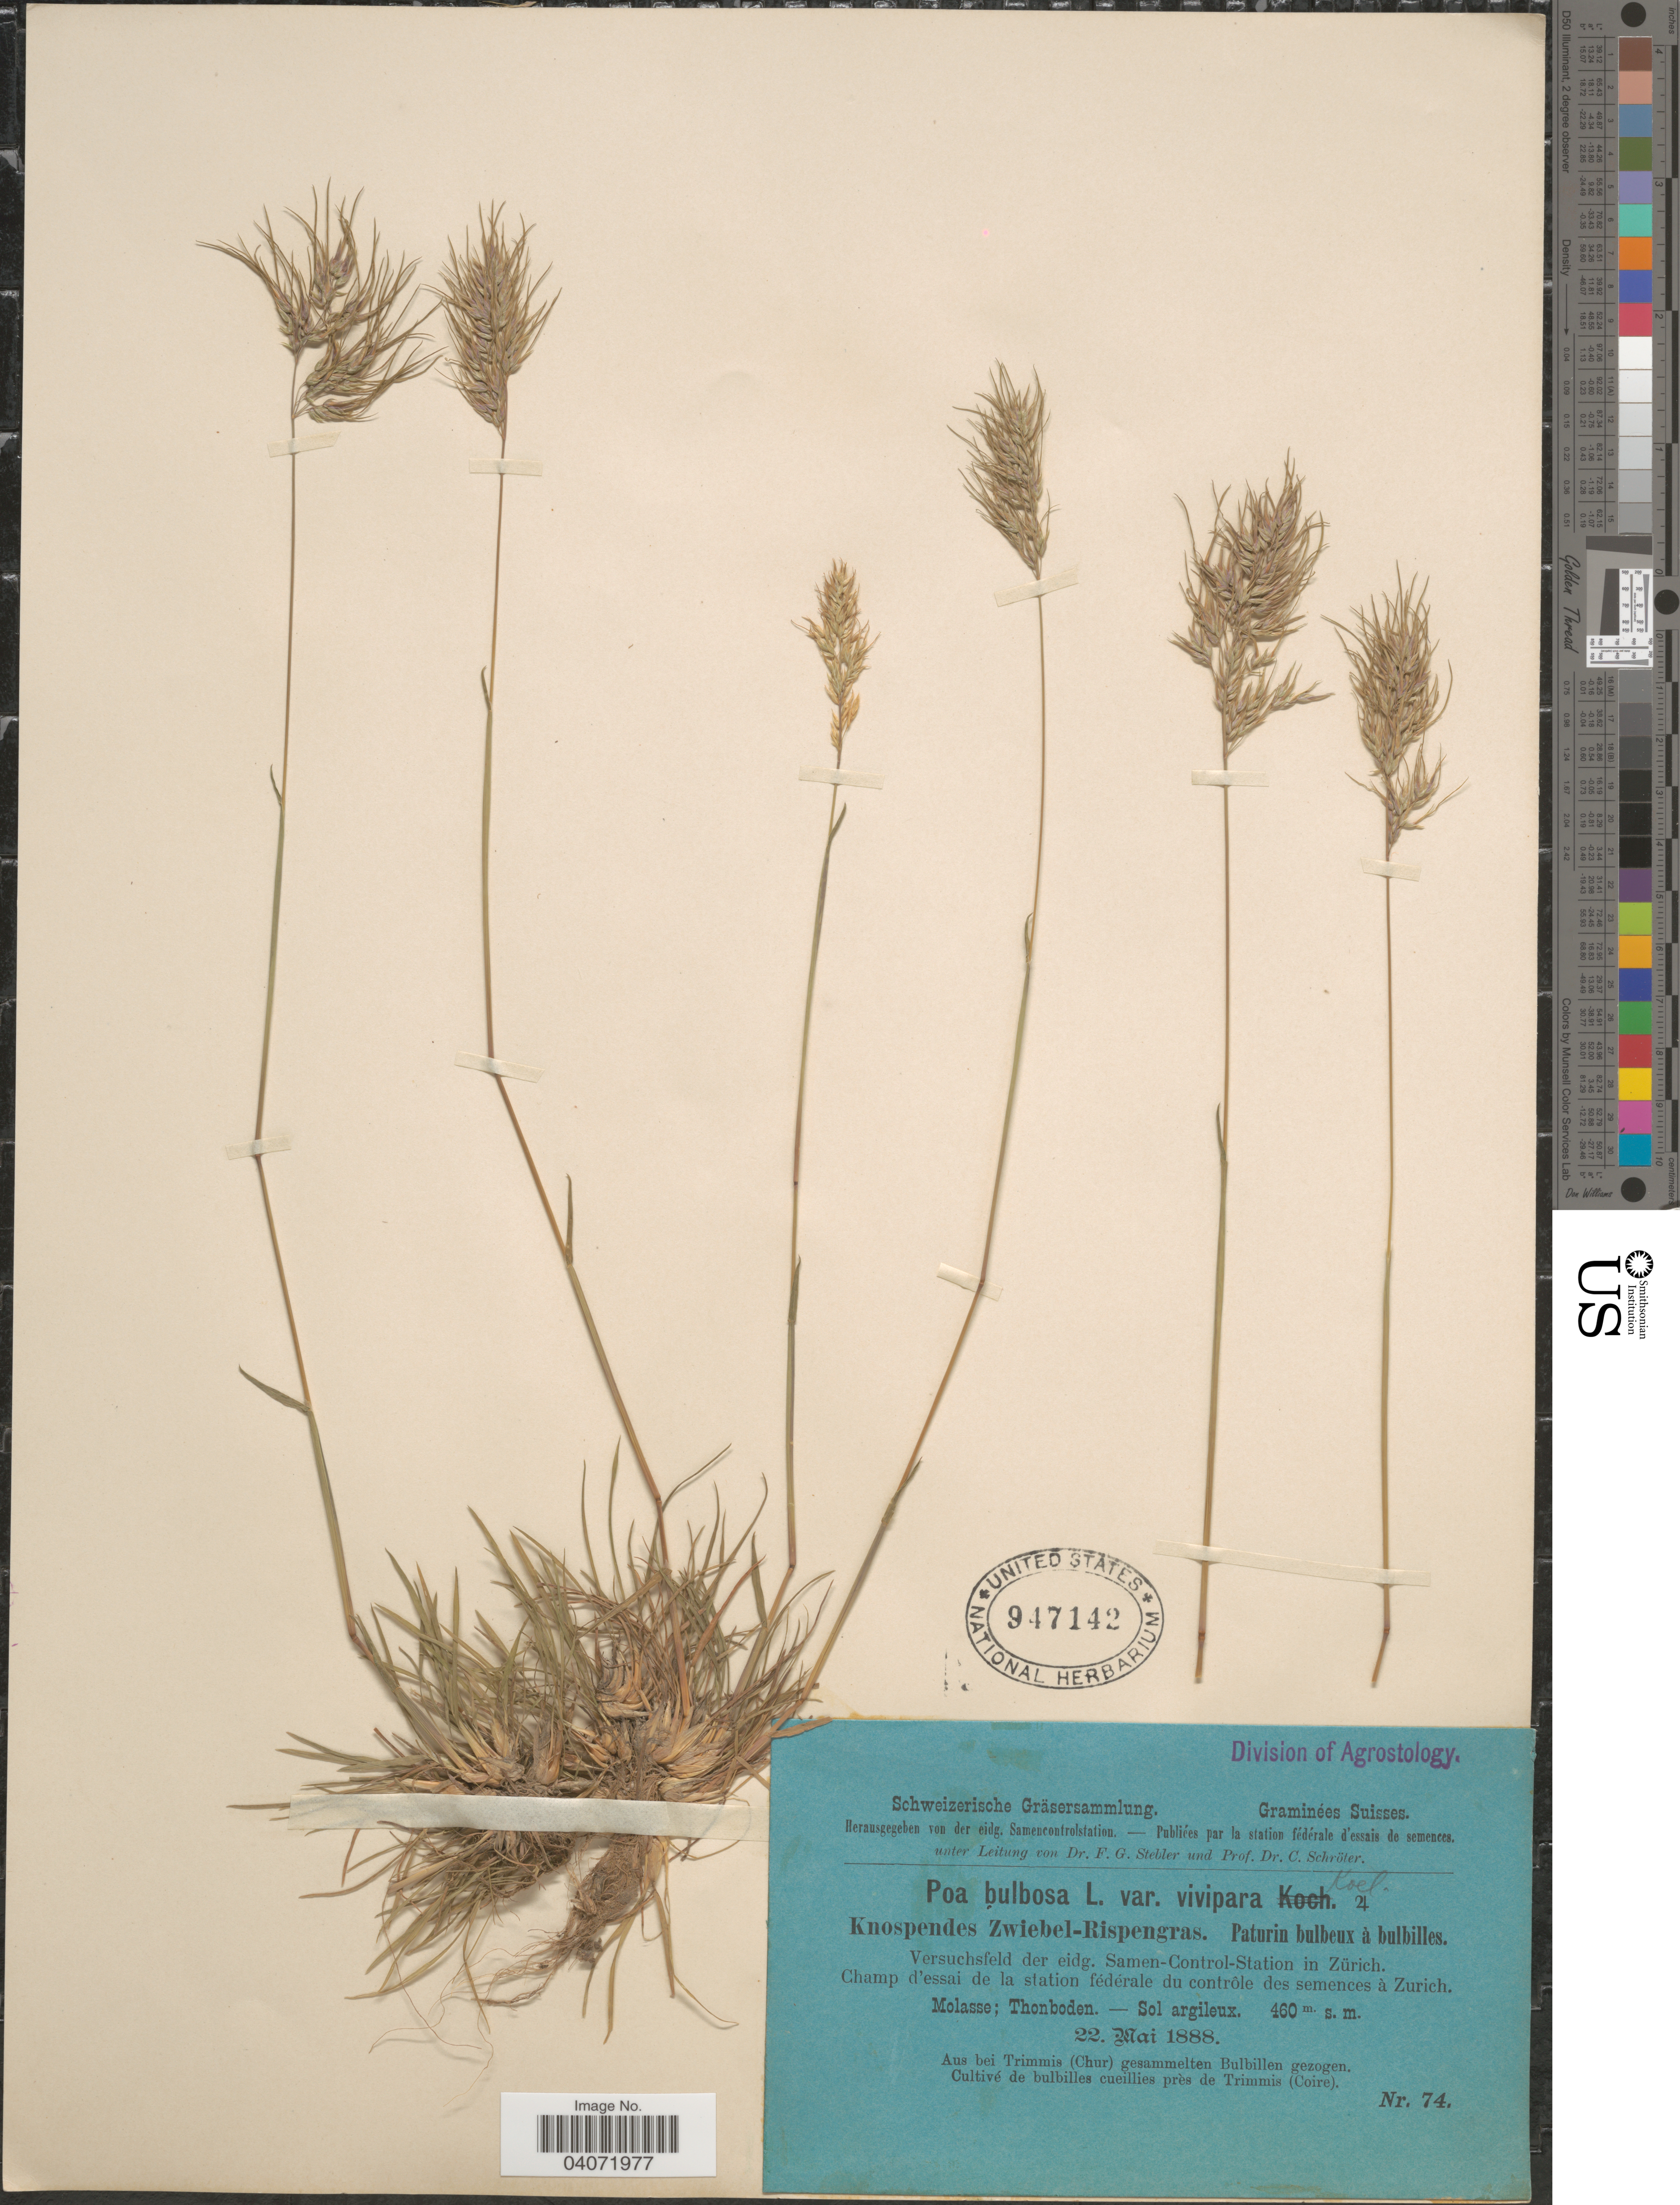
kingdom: Plantae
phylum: Tracheophyta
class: Liliopsida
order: Poales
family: Poaceae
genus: Poa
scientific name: Poa bulbosa subsp. bulbosa var. vivipara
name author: Koeler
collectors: Stebler, F.G. & Schröter, C.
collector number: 74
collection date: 1888-05-22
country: Switzerland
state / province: Zurich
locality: Versuchsfeld der eidg. Samen-Control-Station in Zürich. Champ d'essai de la station fédérale du contrôle des semences à Zurich. Cultivé de bulbilles cueillies près de Trimmis (Coire).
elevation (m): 460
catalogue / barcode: US 947142